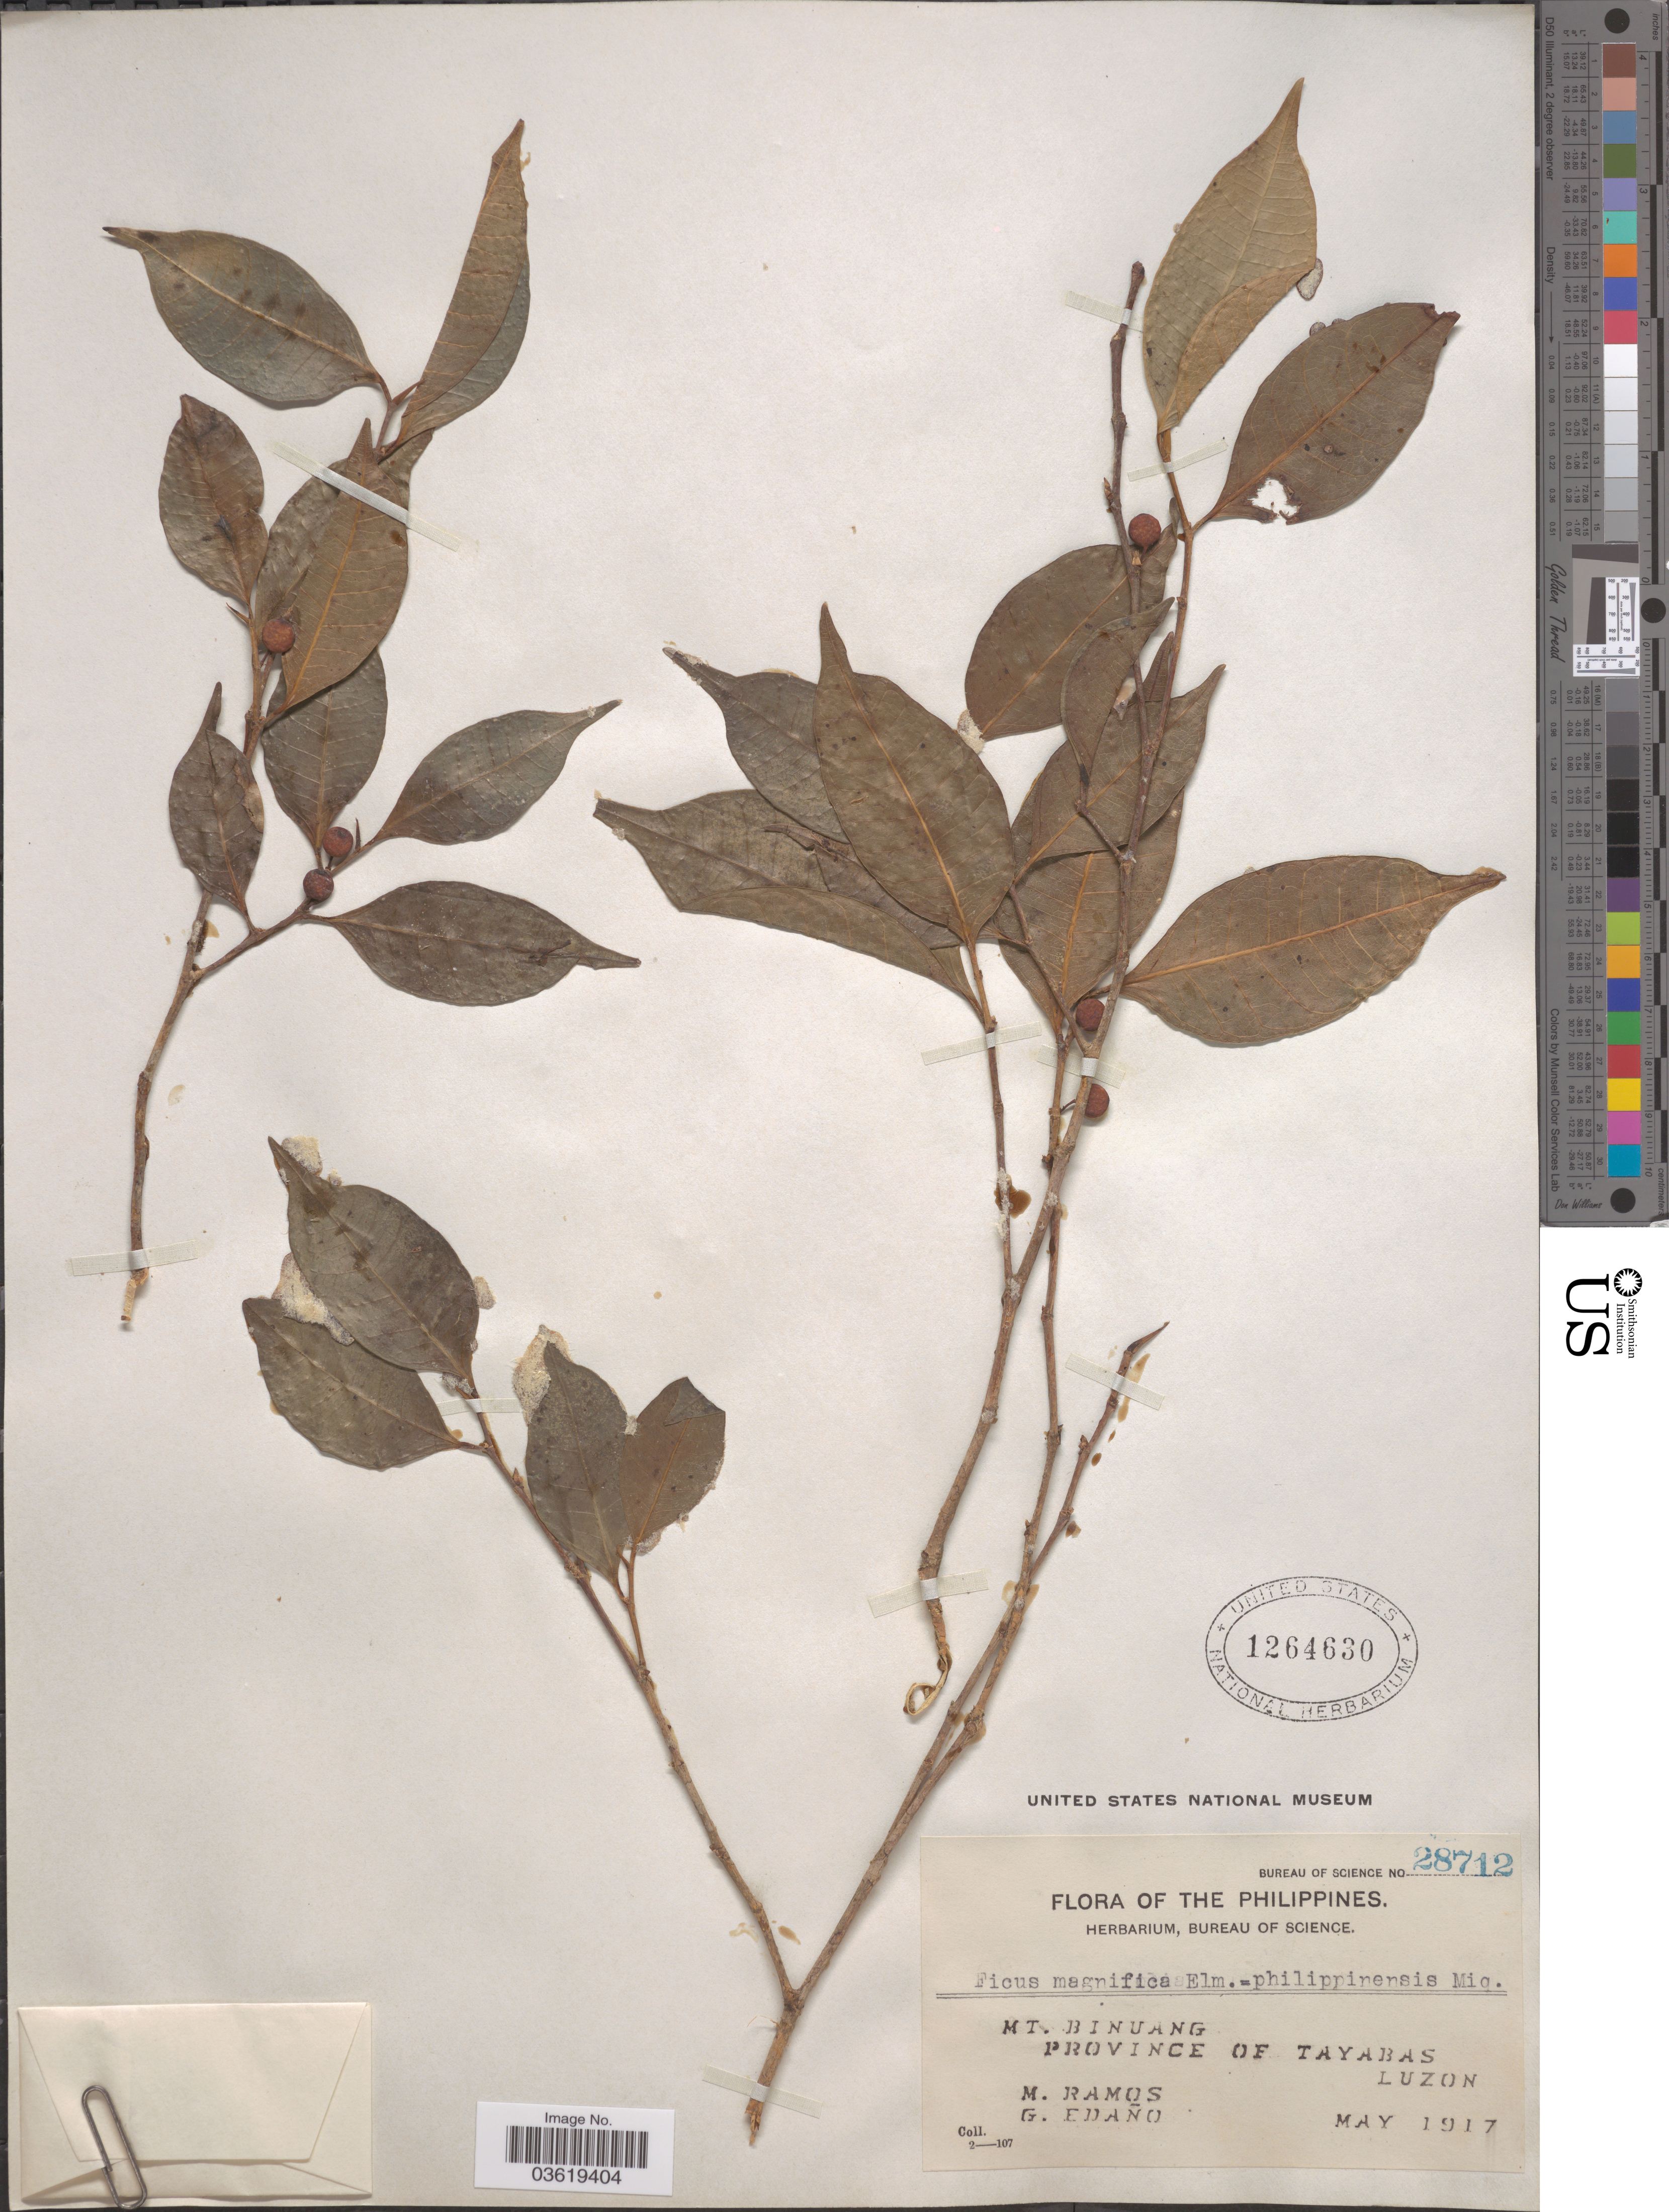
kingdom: Plantae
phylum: Tracheophyta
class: Magnoliopsida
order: Rosales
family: Moraceae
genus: Ficus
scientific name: Ficus philippinensis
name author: Miq.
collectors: M. Ramos & G. Edaño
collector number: Bureau of Science 28712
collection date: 1917-05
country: Philippines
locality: Mt. Binuang. Province of Tayabas. Luzon.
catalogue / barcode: US 1264630